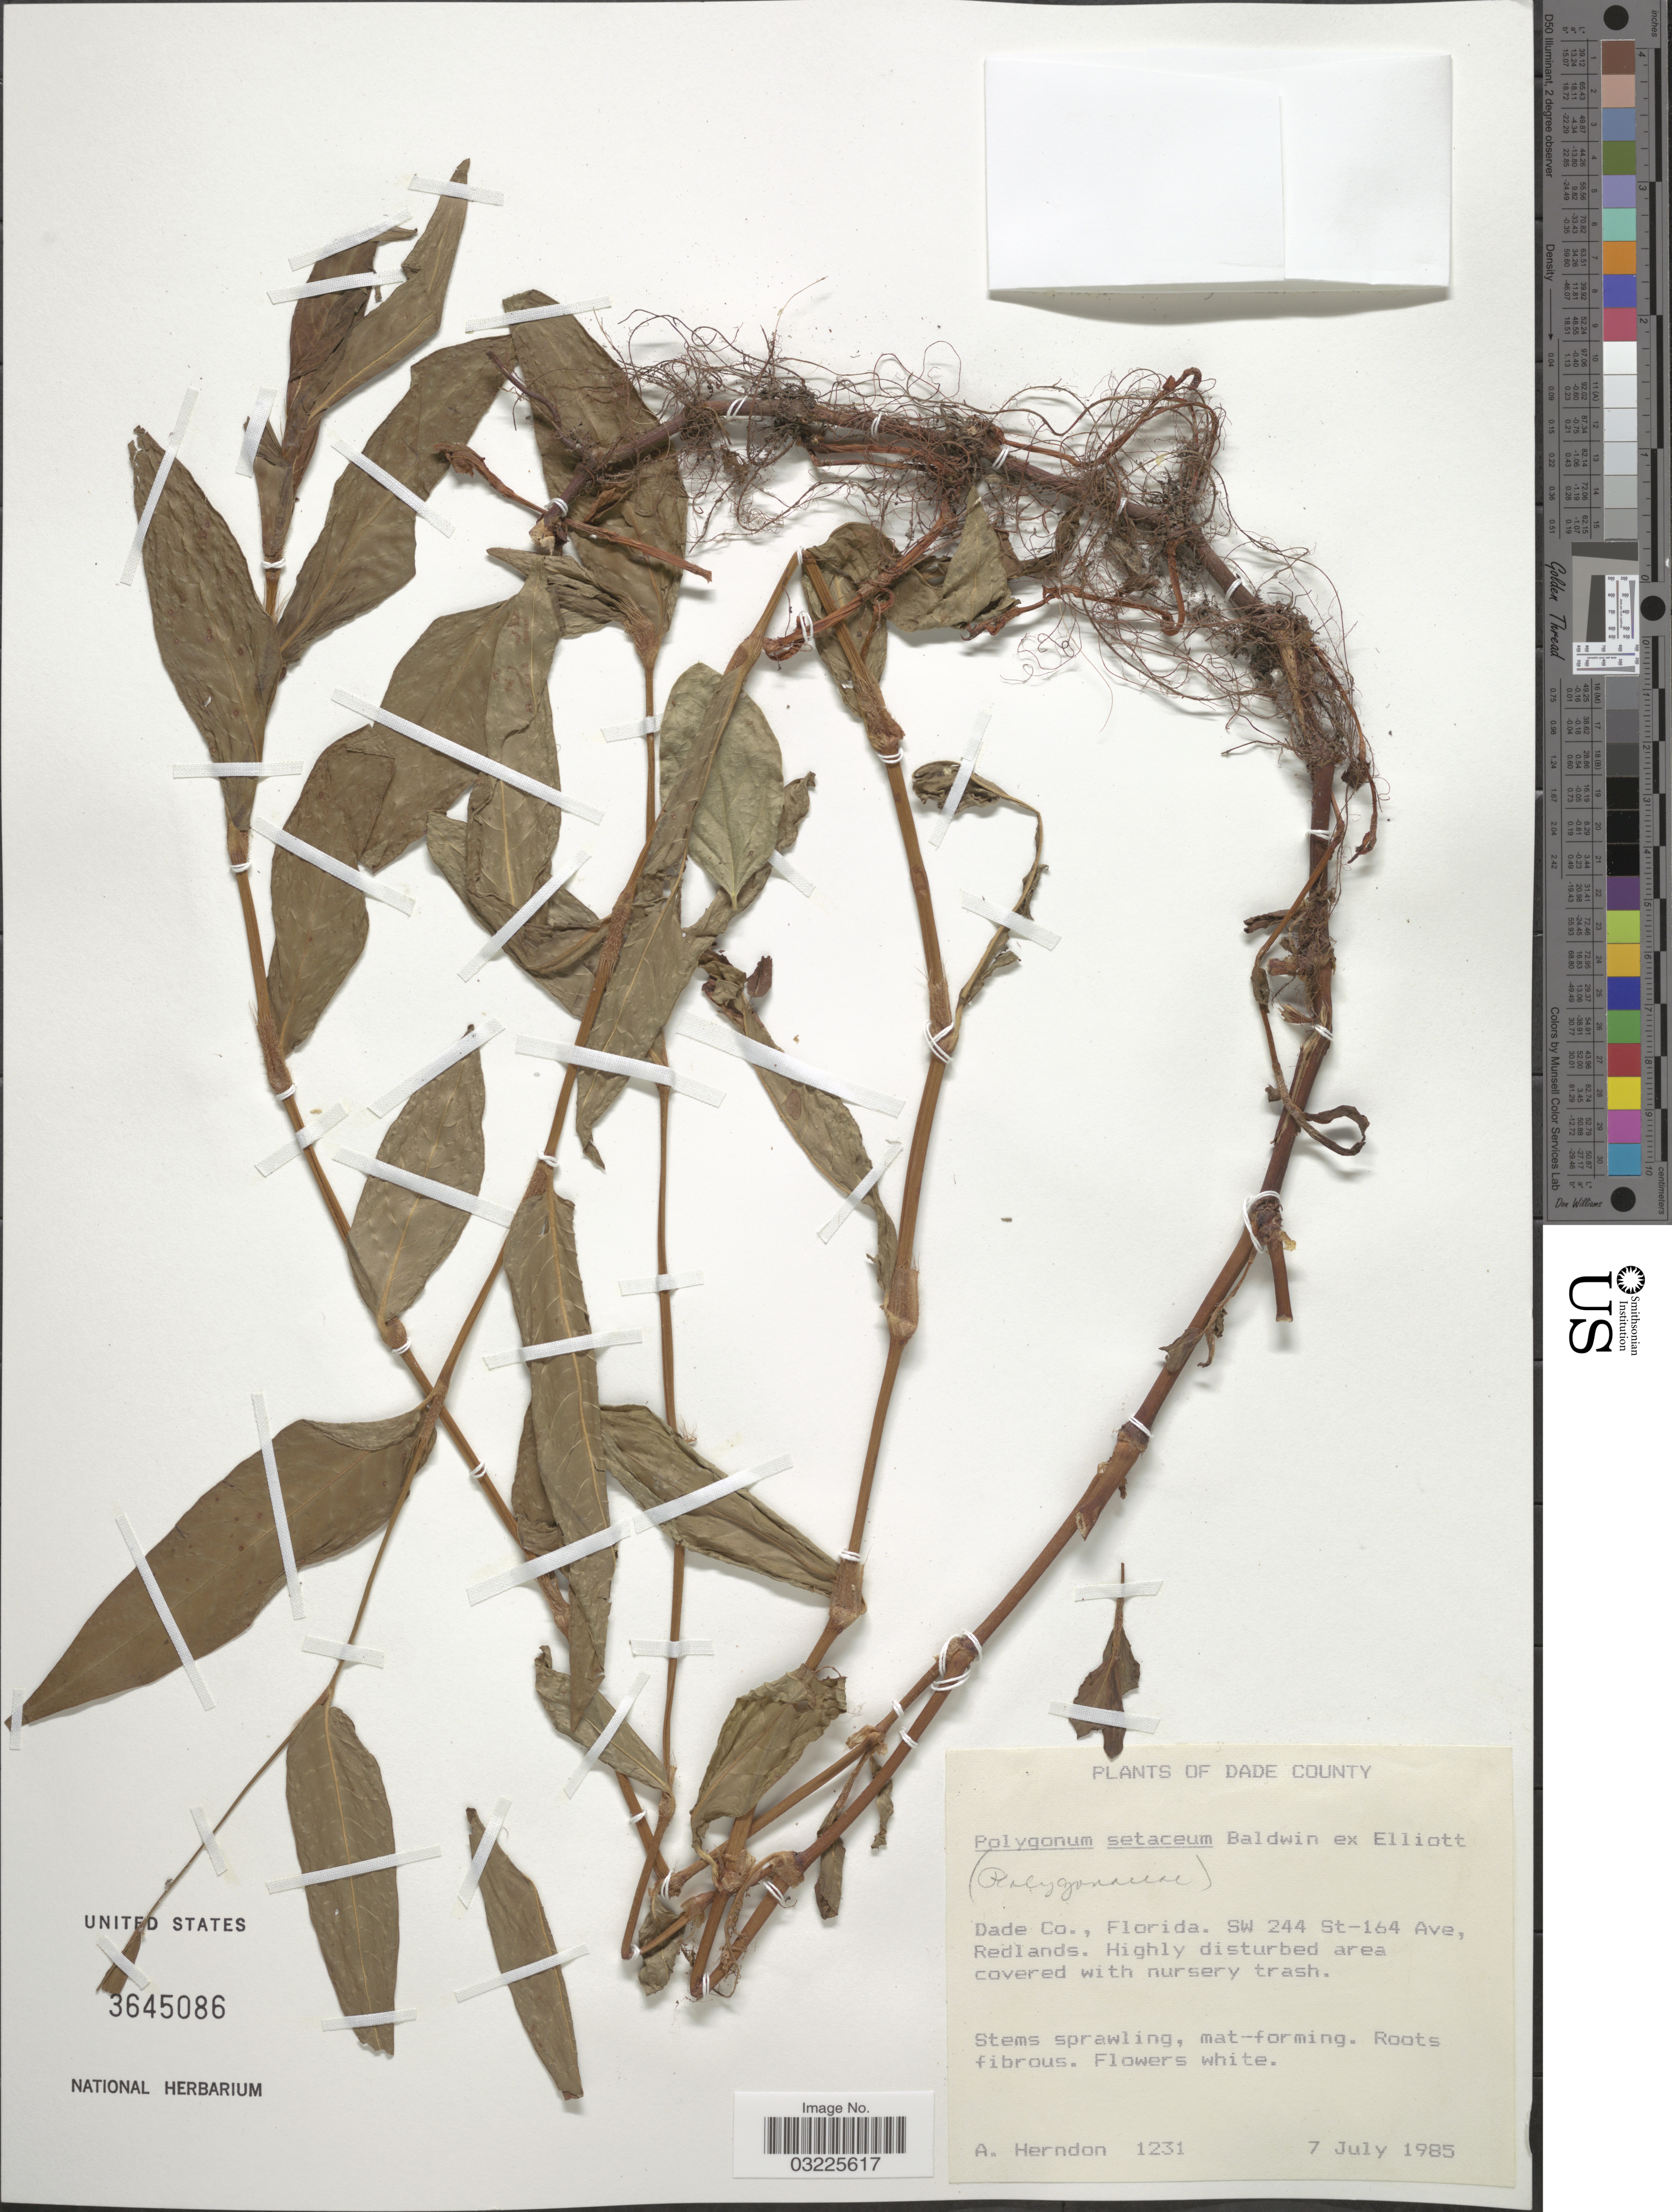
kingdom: Plantae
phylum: Tracheophyta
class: Magnoliopsida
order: Caryophyllales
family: Polygonaceae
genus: Persicaria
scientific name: Persicaria setacea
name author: Small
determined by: Atha, D. E.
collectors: A. Herndon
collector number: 1231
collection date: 1985-07-07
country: United States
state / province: Florida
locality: Dade Co. SW 244 St-164 Ave, Redlands.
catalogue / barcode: US 3645086